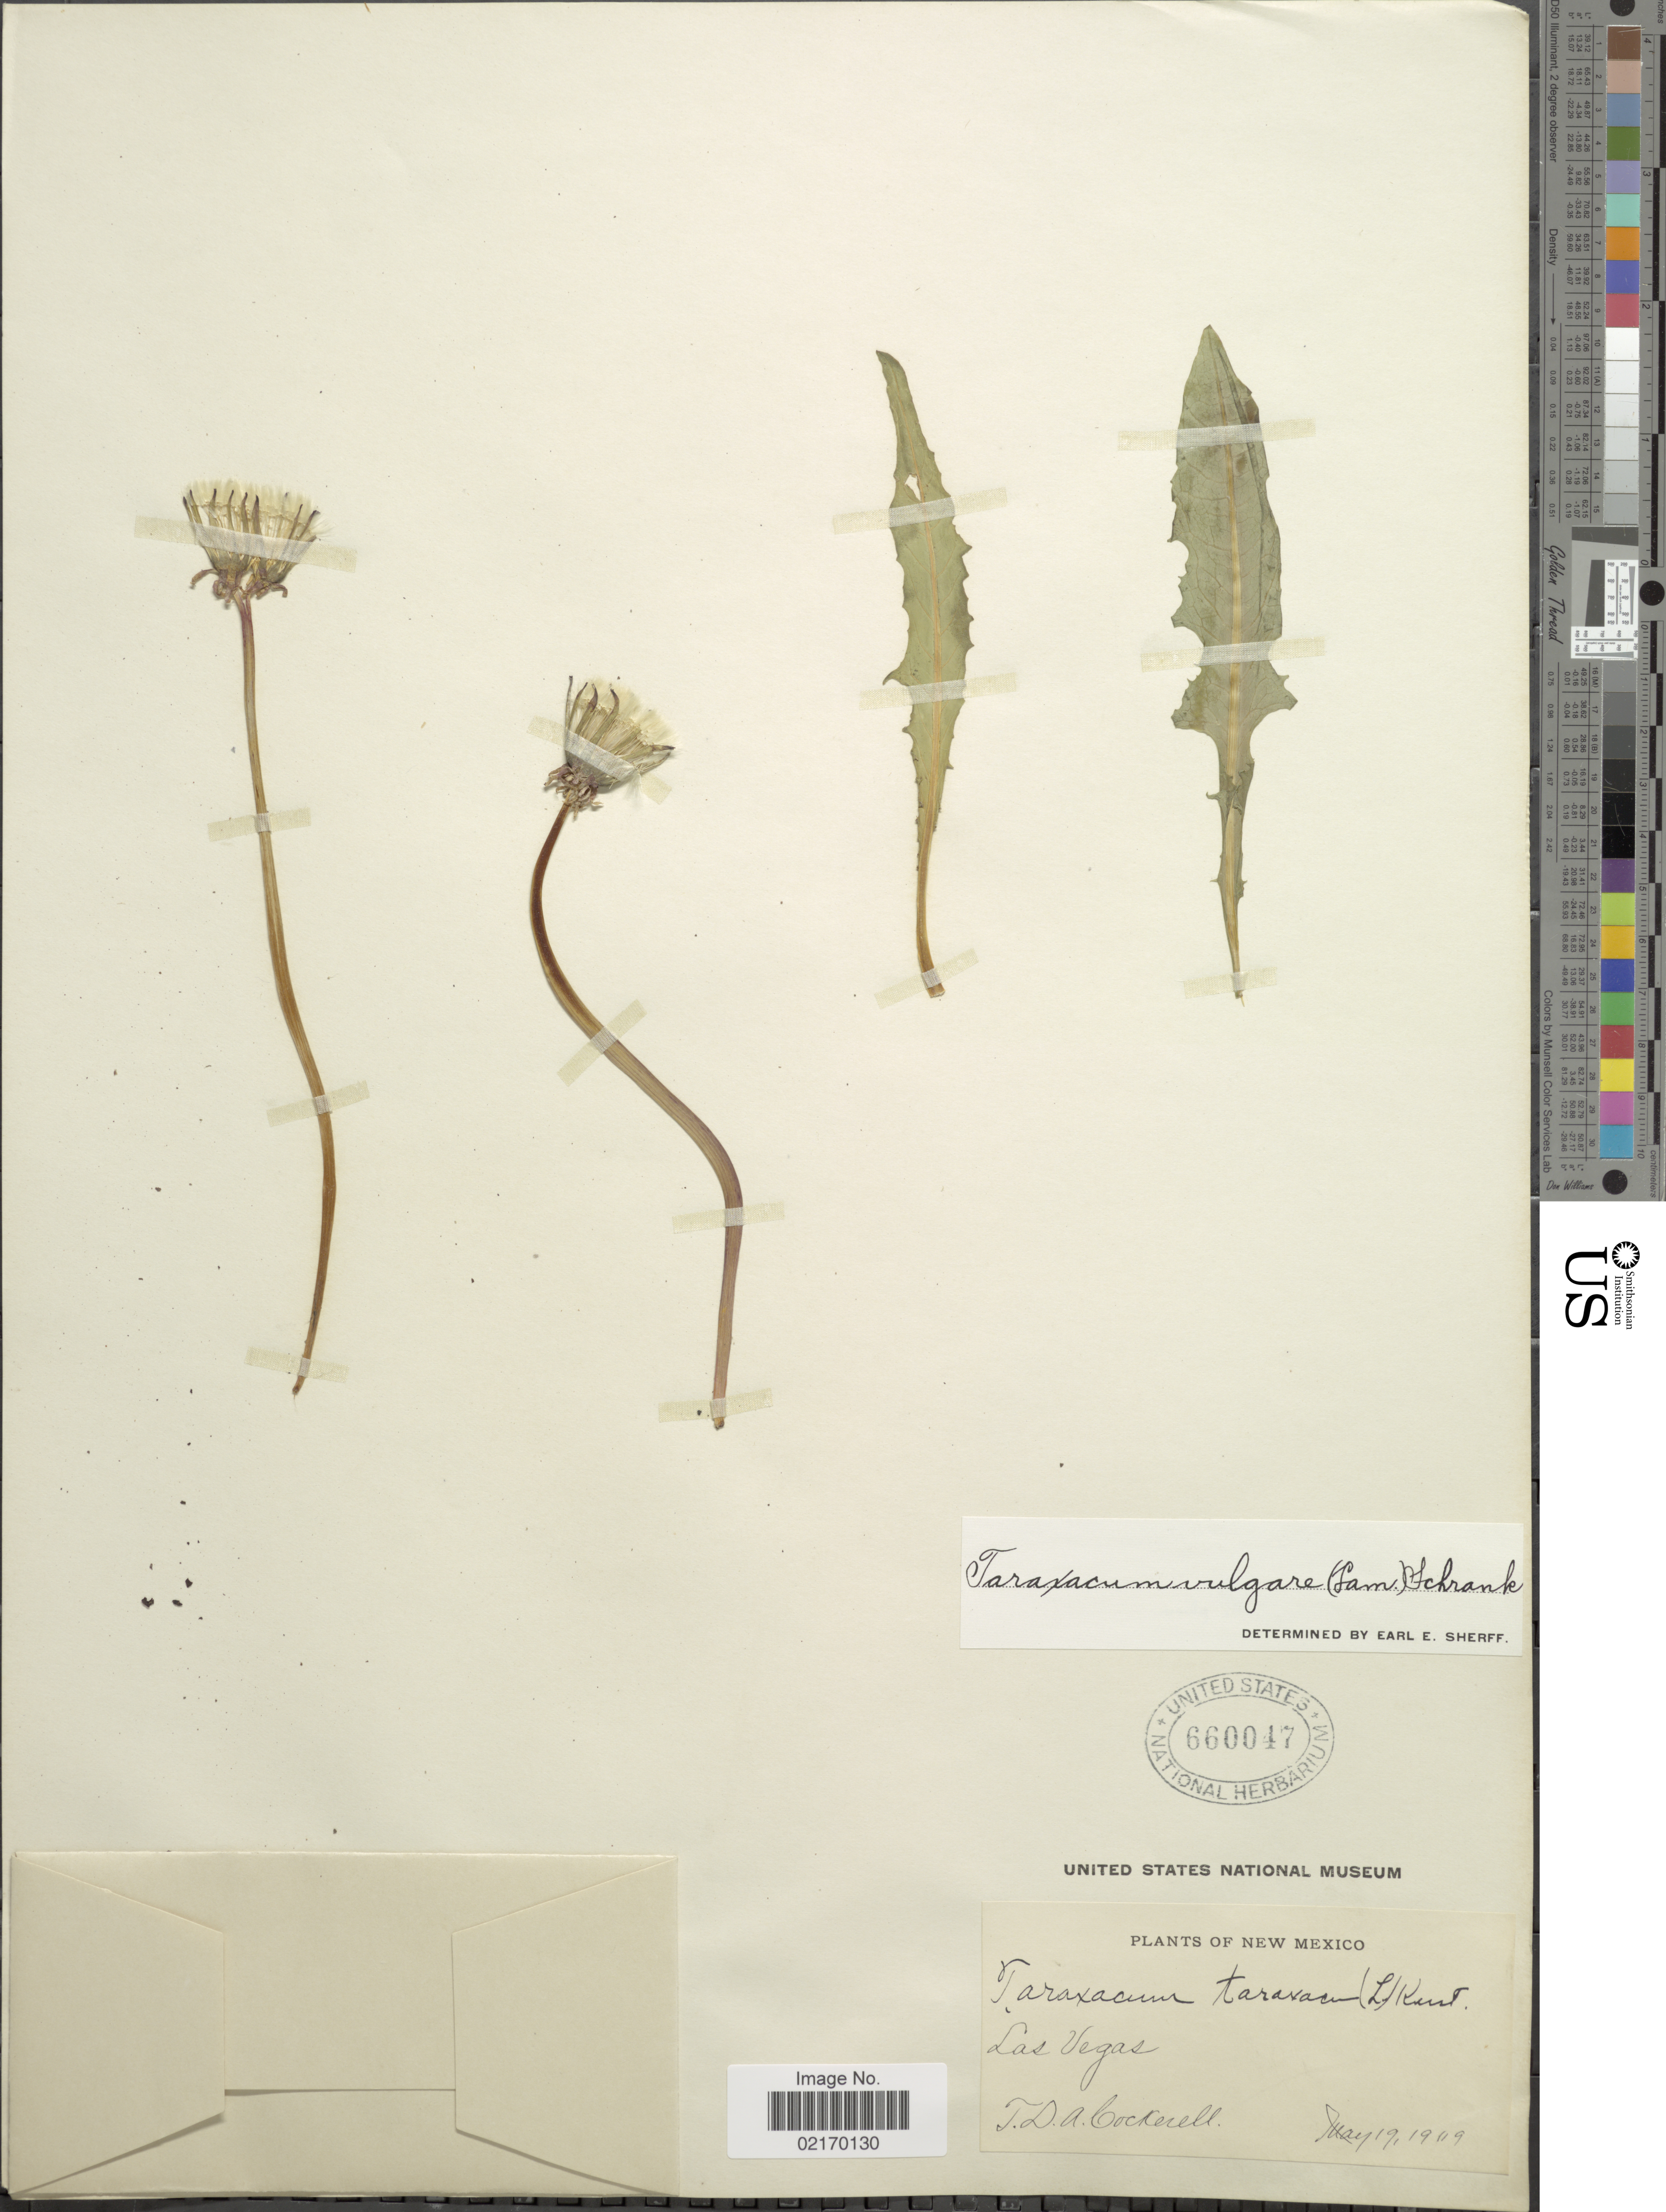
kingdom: Plantae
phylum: Tracheophyta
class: Magnoliopsida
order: Asterales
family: Asteraceae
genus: Taraxacum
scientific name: Taraxacum officinale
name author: G.H. Weber ex F.H. Wigg.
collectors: T. Cockerell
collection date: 1919-05-19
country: United States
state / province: New Mexico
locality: Las Vegas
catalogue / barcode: US 660047